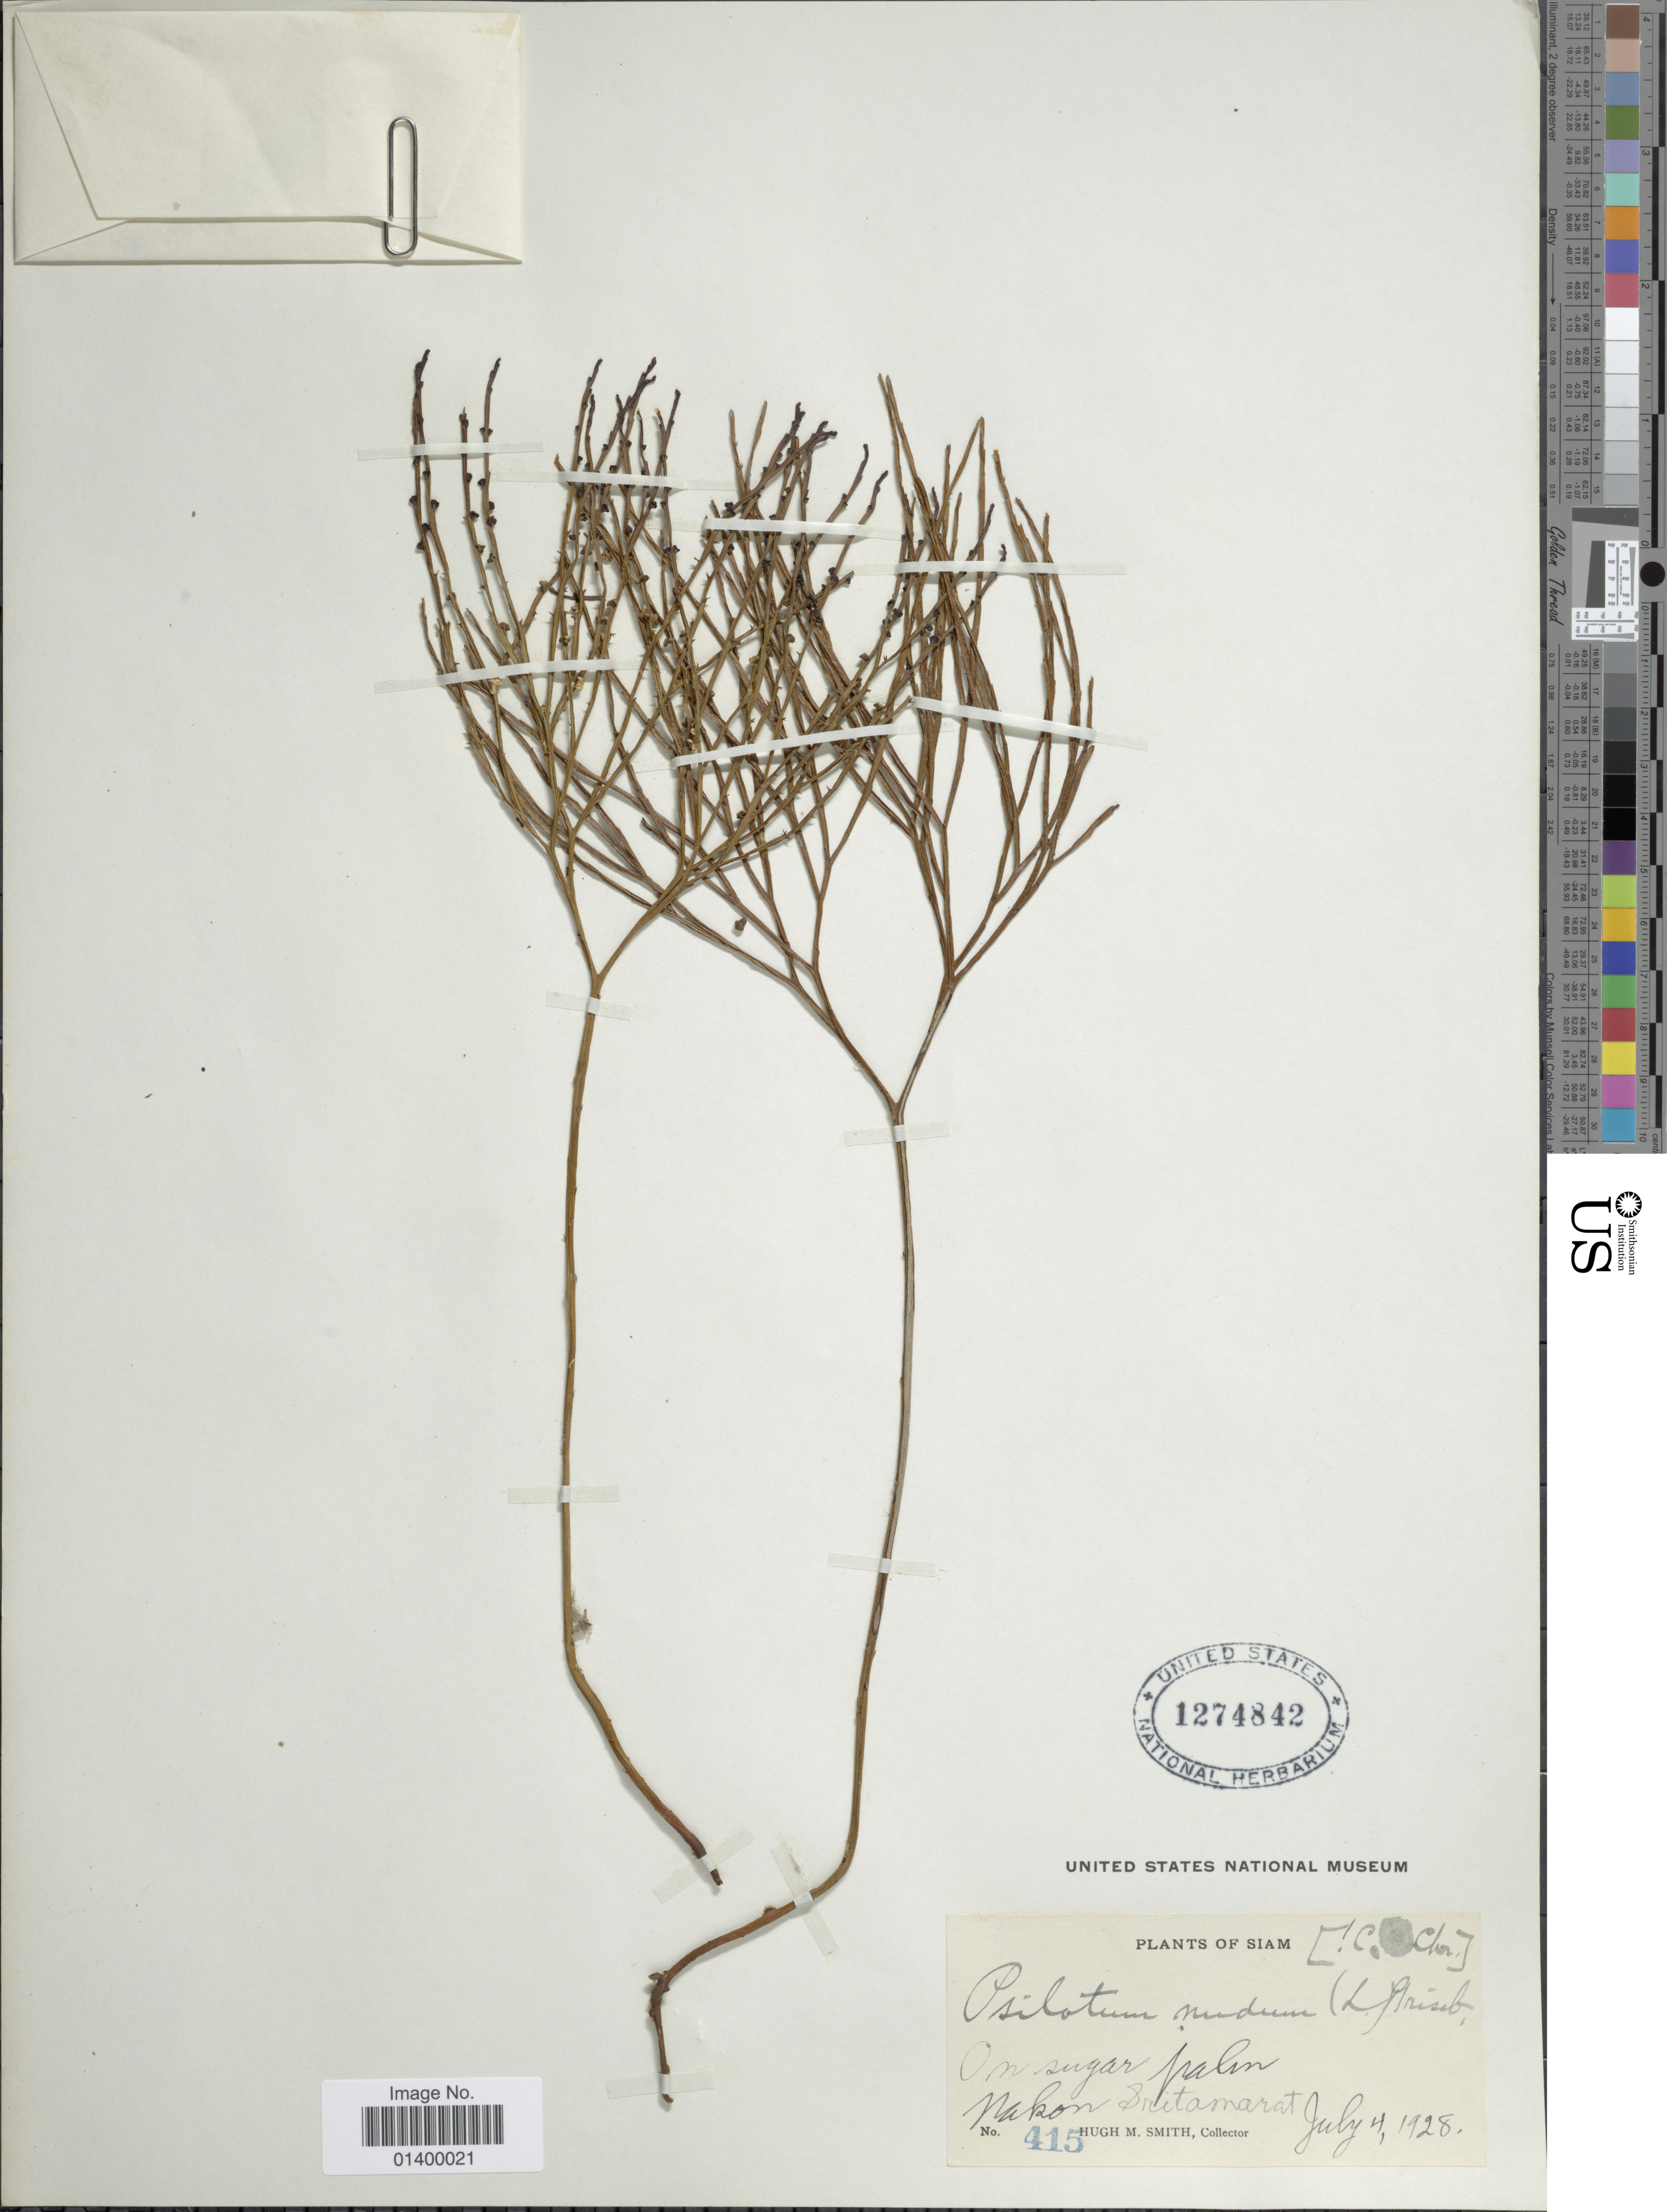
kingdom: Plantae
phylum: Tracheophyta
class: Polypodiopsida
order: Psilotales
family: Psilotaceae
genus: Psilotum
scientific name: Psilotum nudum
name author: (L.) P. Beauv.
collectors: H. M. Smith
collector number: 415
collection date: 1928-07-04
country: Thailand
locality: Siam. Nakon Sritamarat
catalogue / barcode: US 1274842